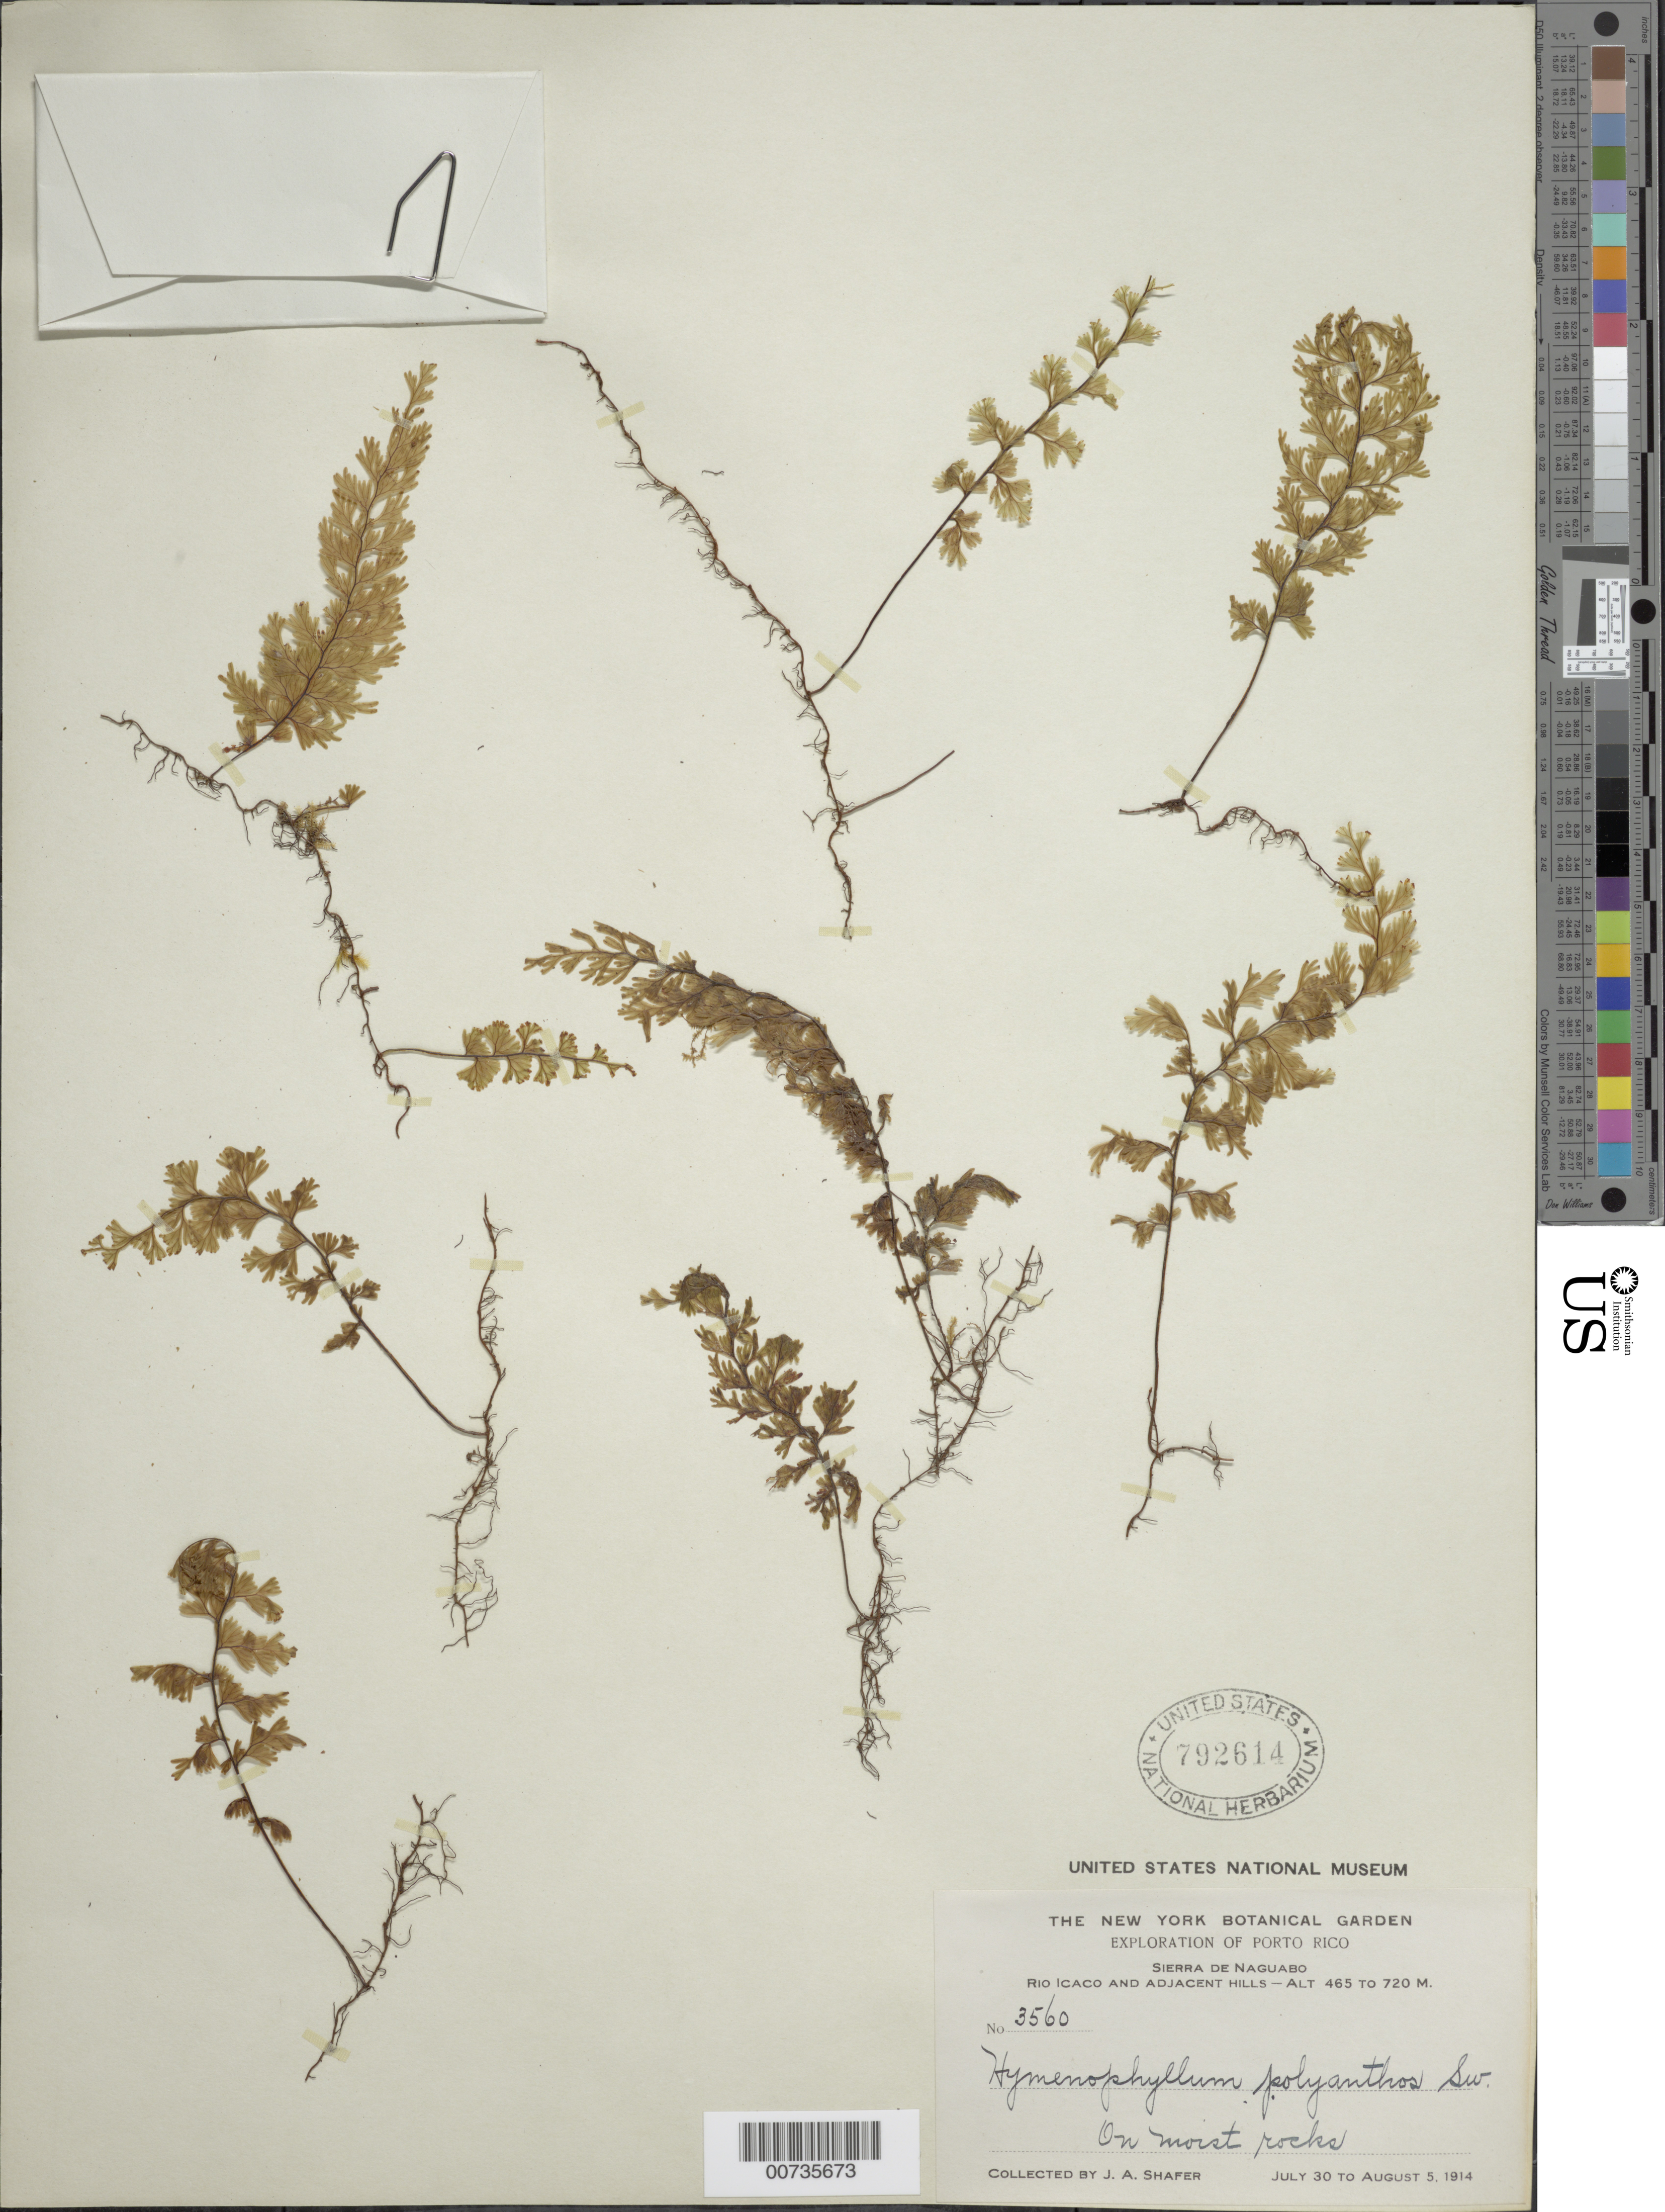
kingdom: Plantae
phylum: Tracheophyta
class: Polypodiopsida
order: Hymenophyllales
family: Hymenophyllaceae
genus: Hymenophyllum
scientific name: Hymenophyllum polyanthos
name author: (Sw.) Sw.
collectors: J. A. Shafer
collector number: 3560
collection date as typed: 30 Jul 1914 to 05 Aug 1914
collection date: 1914-07-30/1914-08-05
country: Puerto Rico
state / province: Naguabo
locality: Sierra de Naguabo, Rio Icaco and Adjacent Hills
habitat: On moist rocks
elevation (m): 465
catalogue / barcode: US 792614